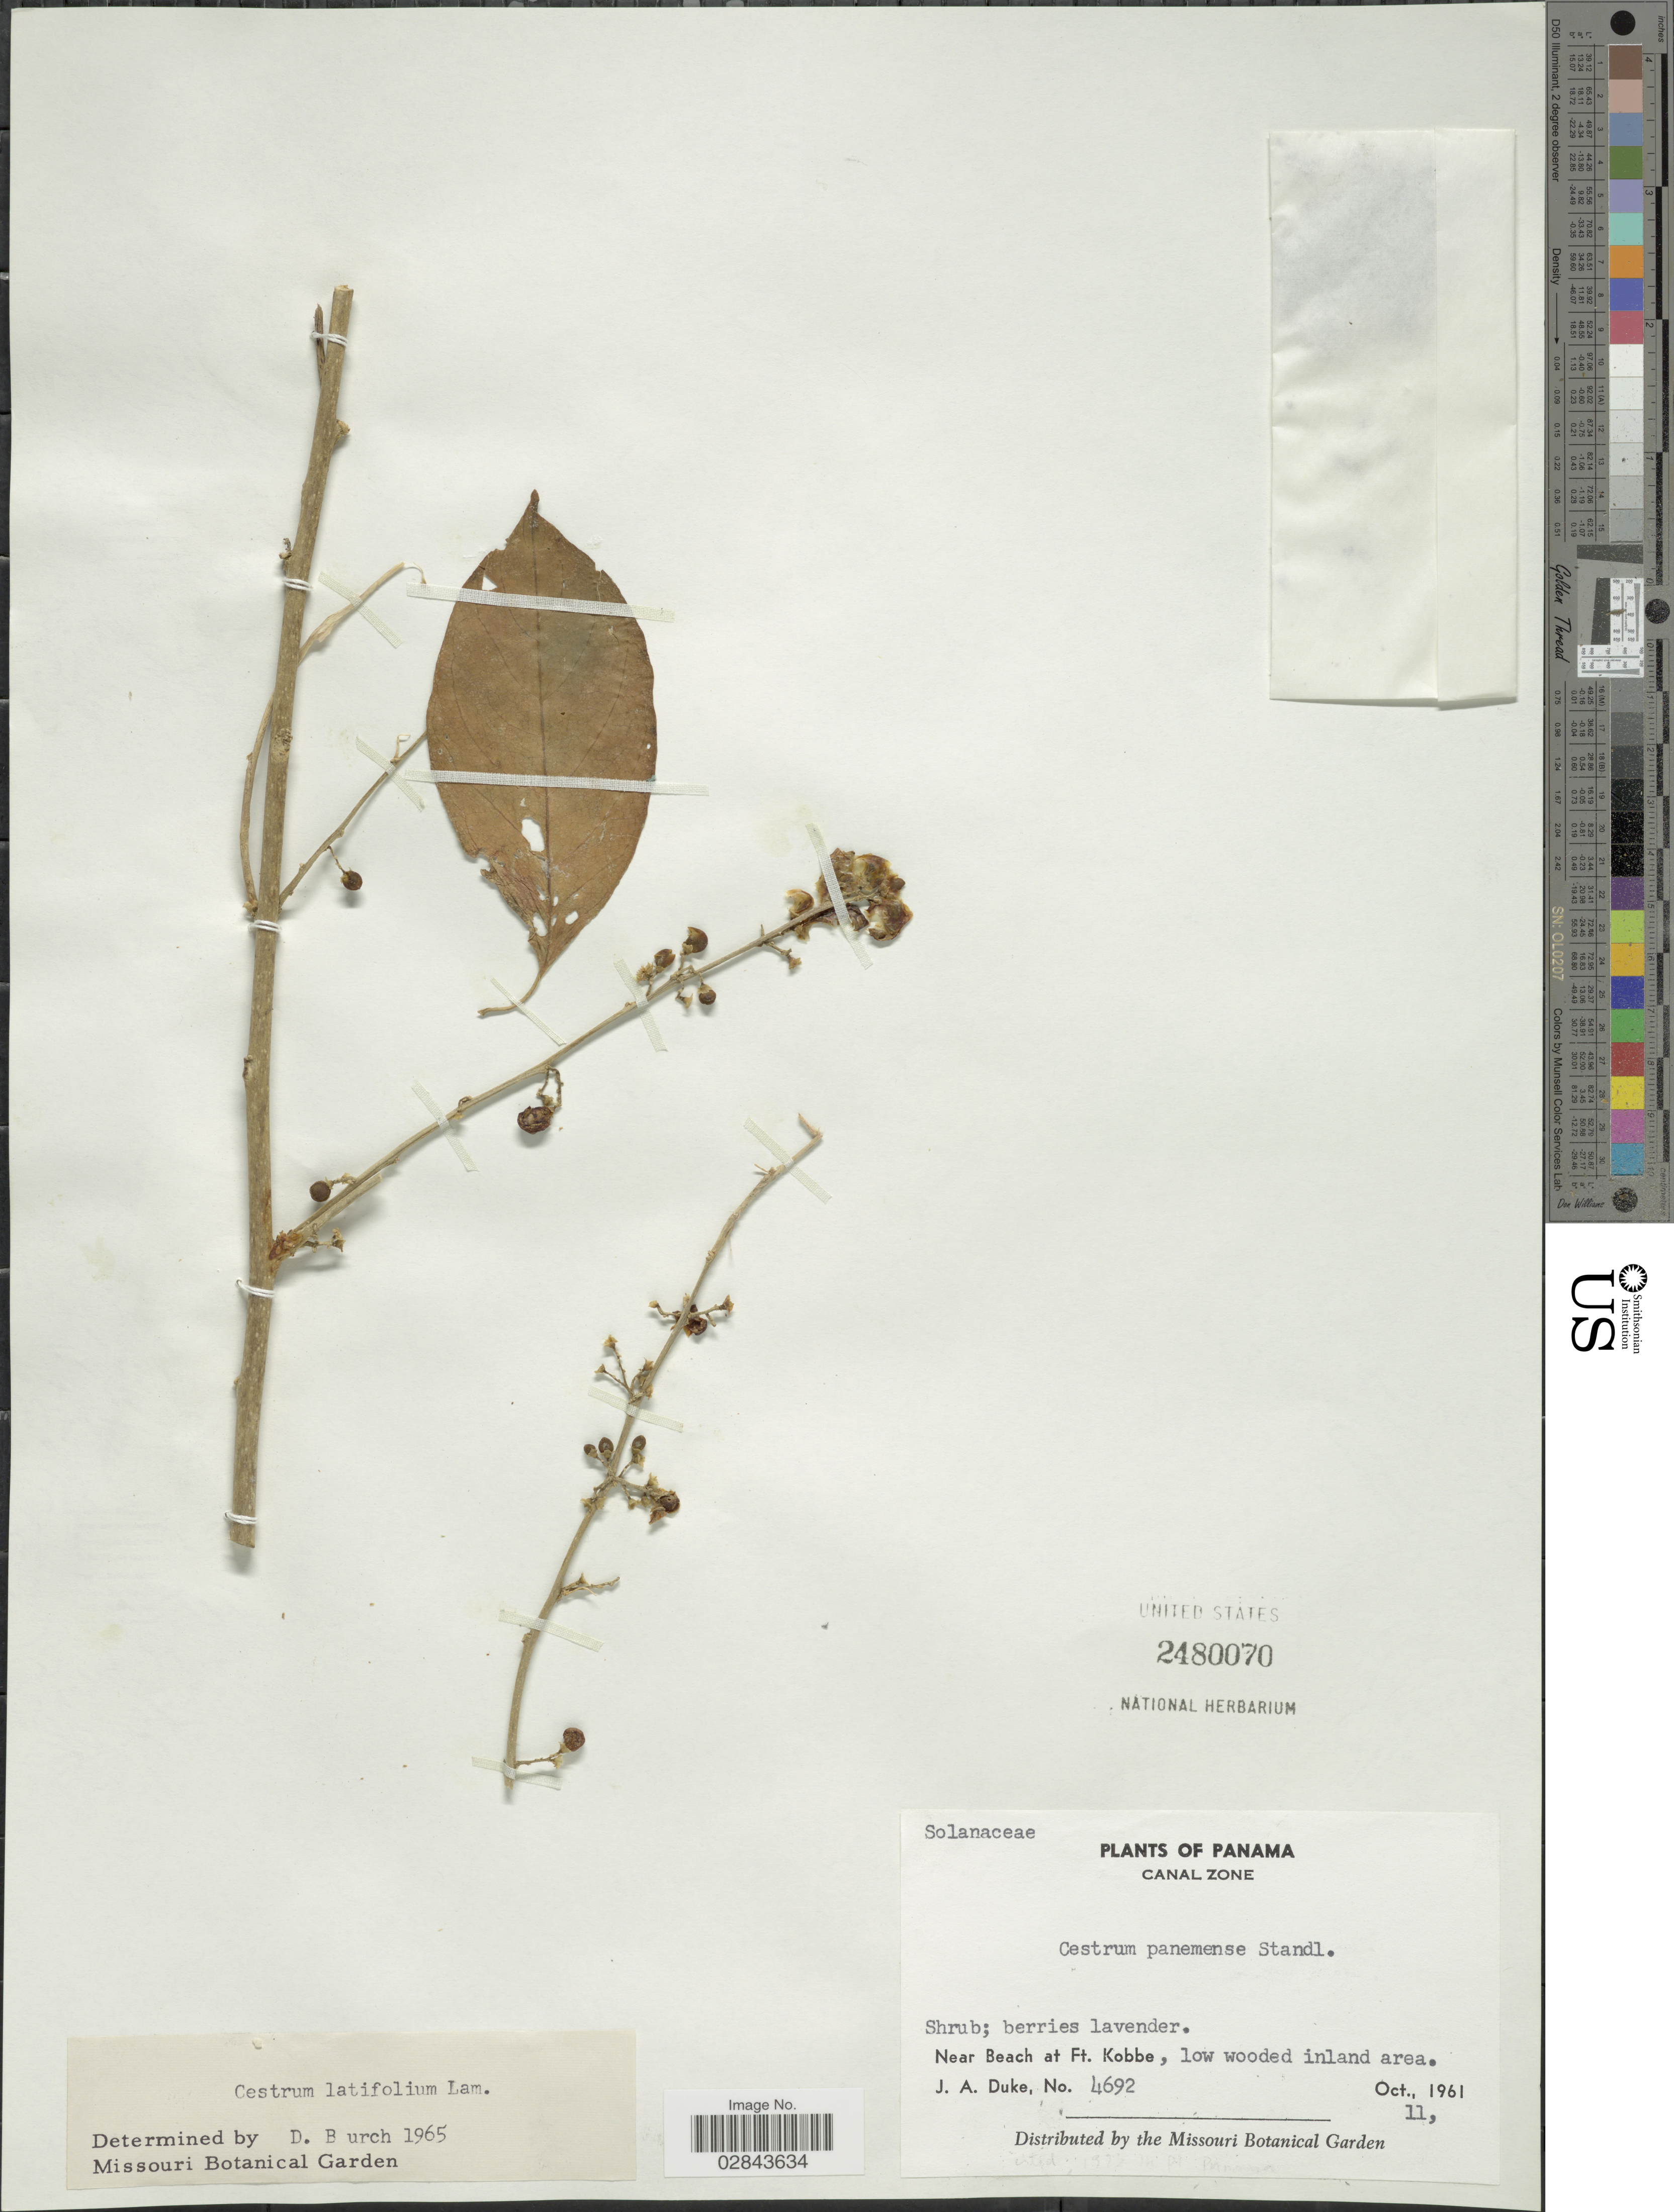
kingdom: Plantae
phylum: Tracheophyta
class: Magnoliopsida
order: Solanales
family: Solanaceae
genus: Cestrum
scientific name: Cestrum latifolium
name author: Lam.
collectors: J. A. Duke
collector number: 4692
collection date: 1961-10-11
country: Panama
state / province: Colón / Panamá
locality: Canal Zone, Near Beach at Ft. Kobbe.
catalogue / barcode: US 2480070